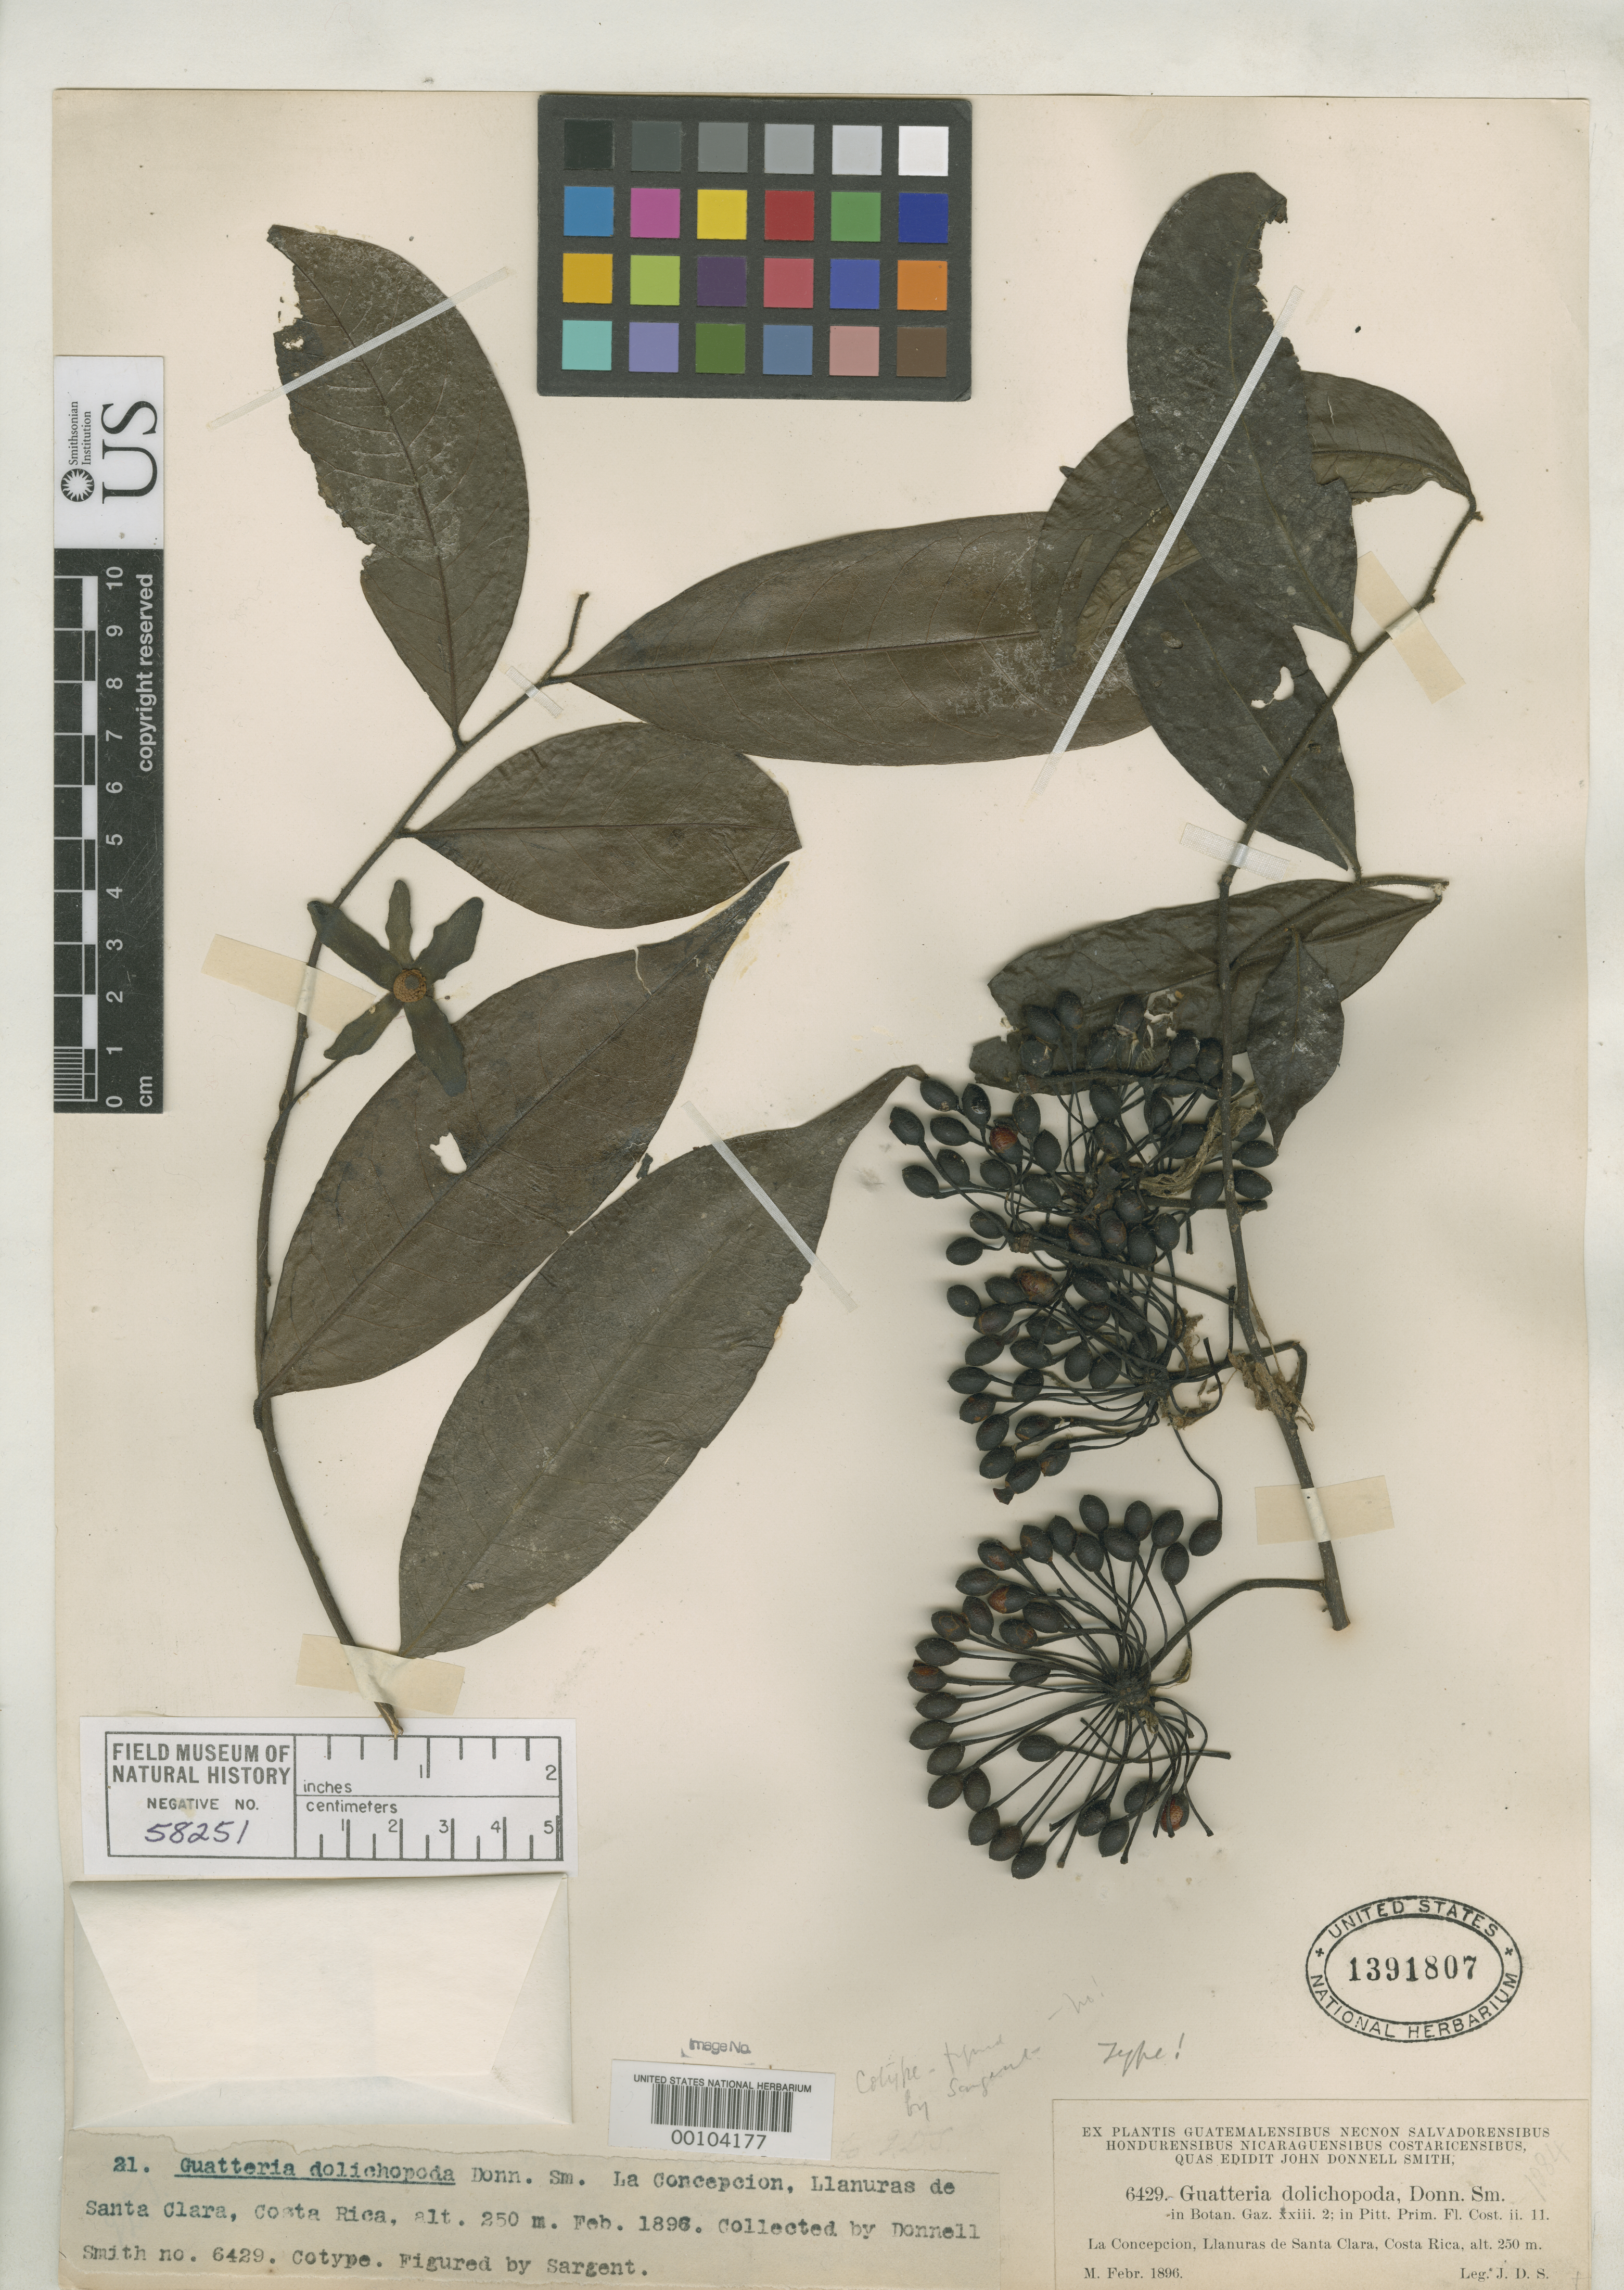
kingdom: Plantae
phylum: Tracheophyta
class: Magnoliopsida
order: Magnoliales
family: Annonaceae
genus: Guatteria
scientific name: Guatteria dolichopoda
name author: Donn. Sm.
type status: Lectotype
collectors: J. Donnell Smith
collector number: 6429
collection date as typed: Feb 1896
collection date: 1896-02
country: Costa Rica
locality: La Concepcion, Llanuras de Santa Clara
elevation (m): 250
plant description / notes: Guatteria dolichopoda Donn. Sm. was based on 2 collections (syntypes), one of which (Tonduz 9166) was later used as the type of Guatteria dolichopoda var. microsperma R.E. Fr. Maas (1994) designated Donnell Smith 6429 as "lectotype" at US, but we have several duplicates of this collection (2 sheets ex Donnell Smith herbarium) and none is annotated as lectotype.; Specimen ex herb. John Donnell Smith.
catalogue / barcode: US 1391807